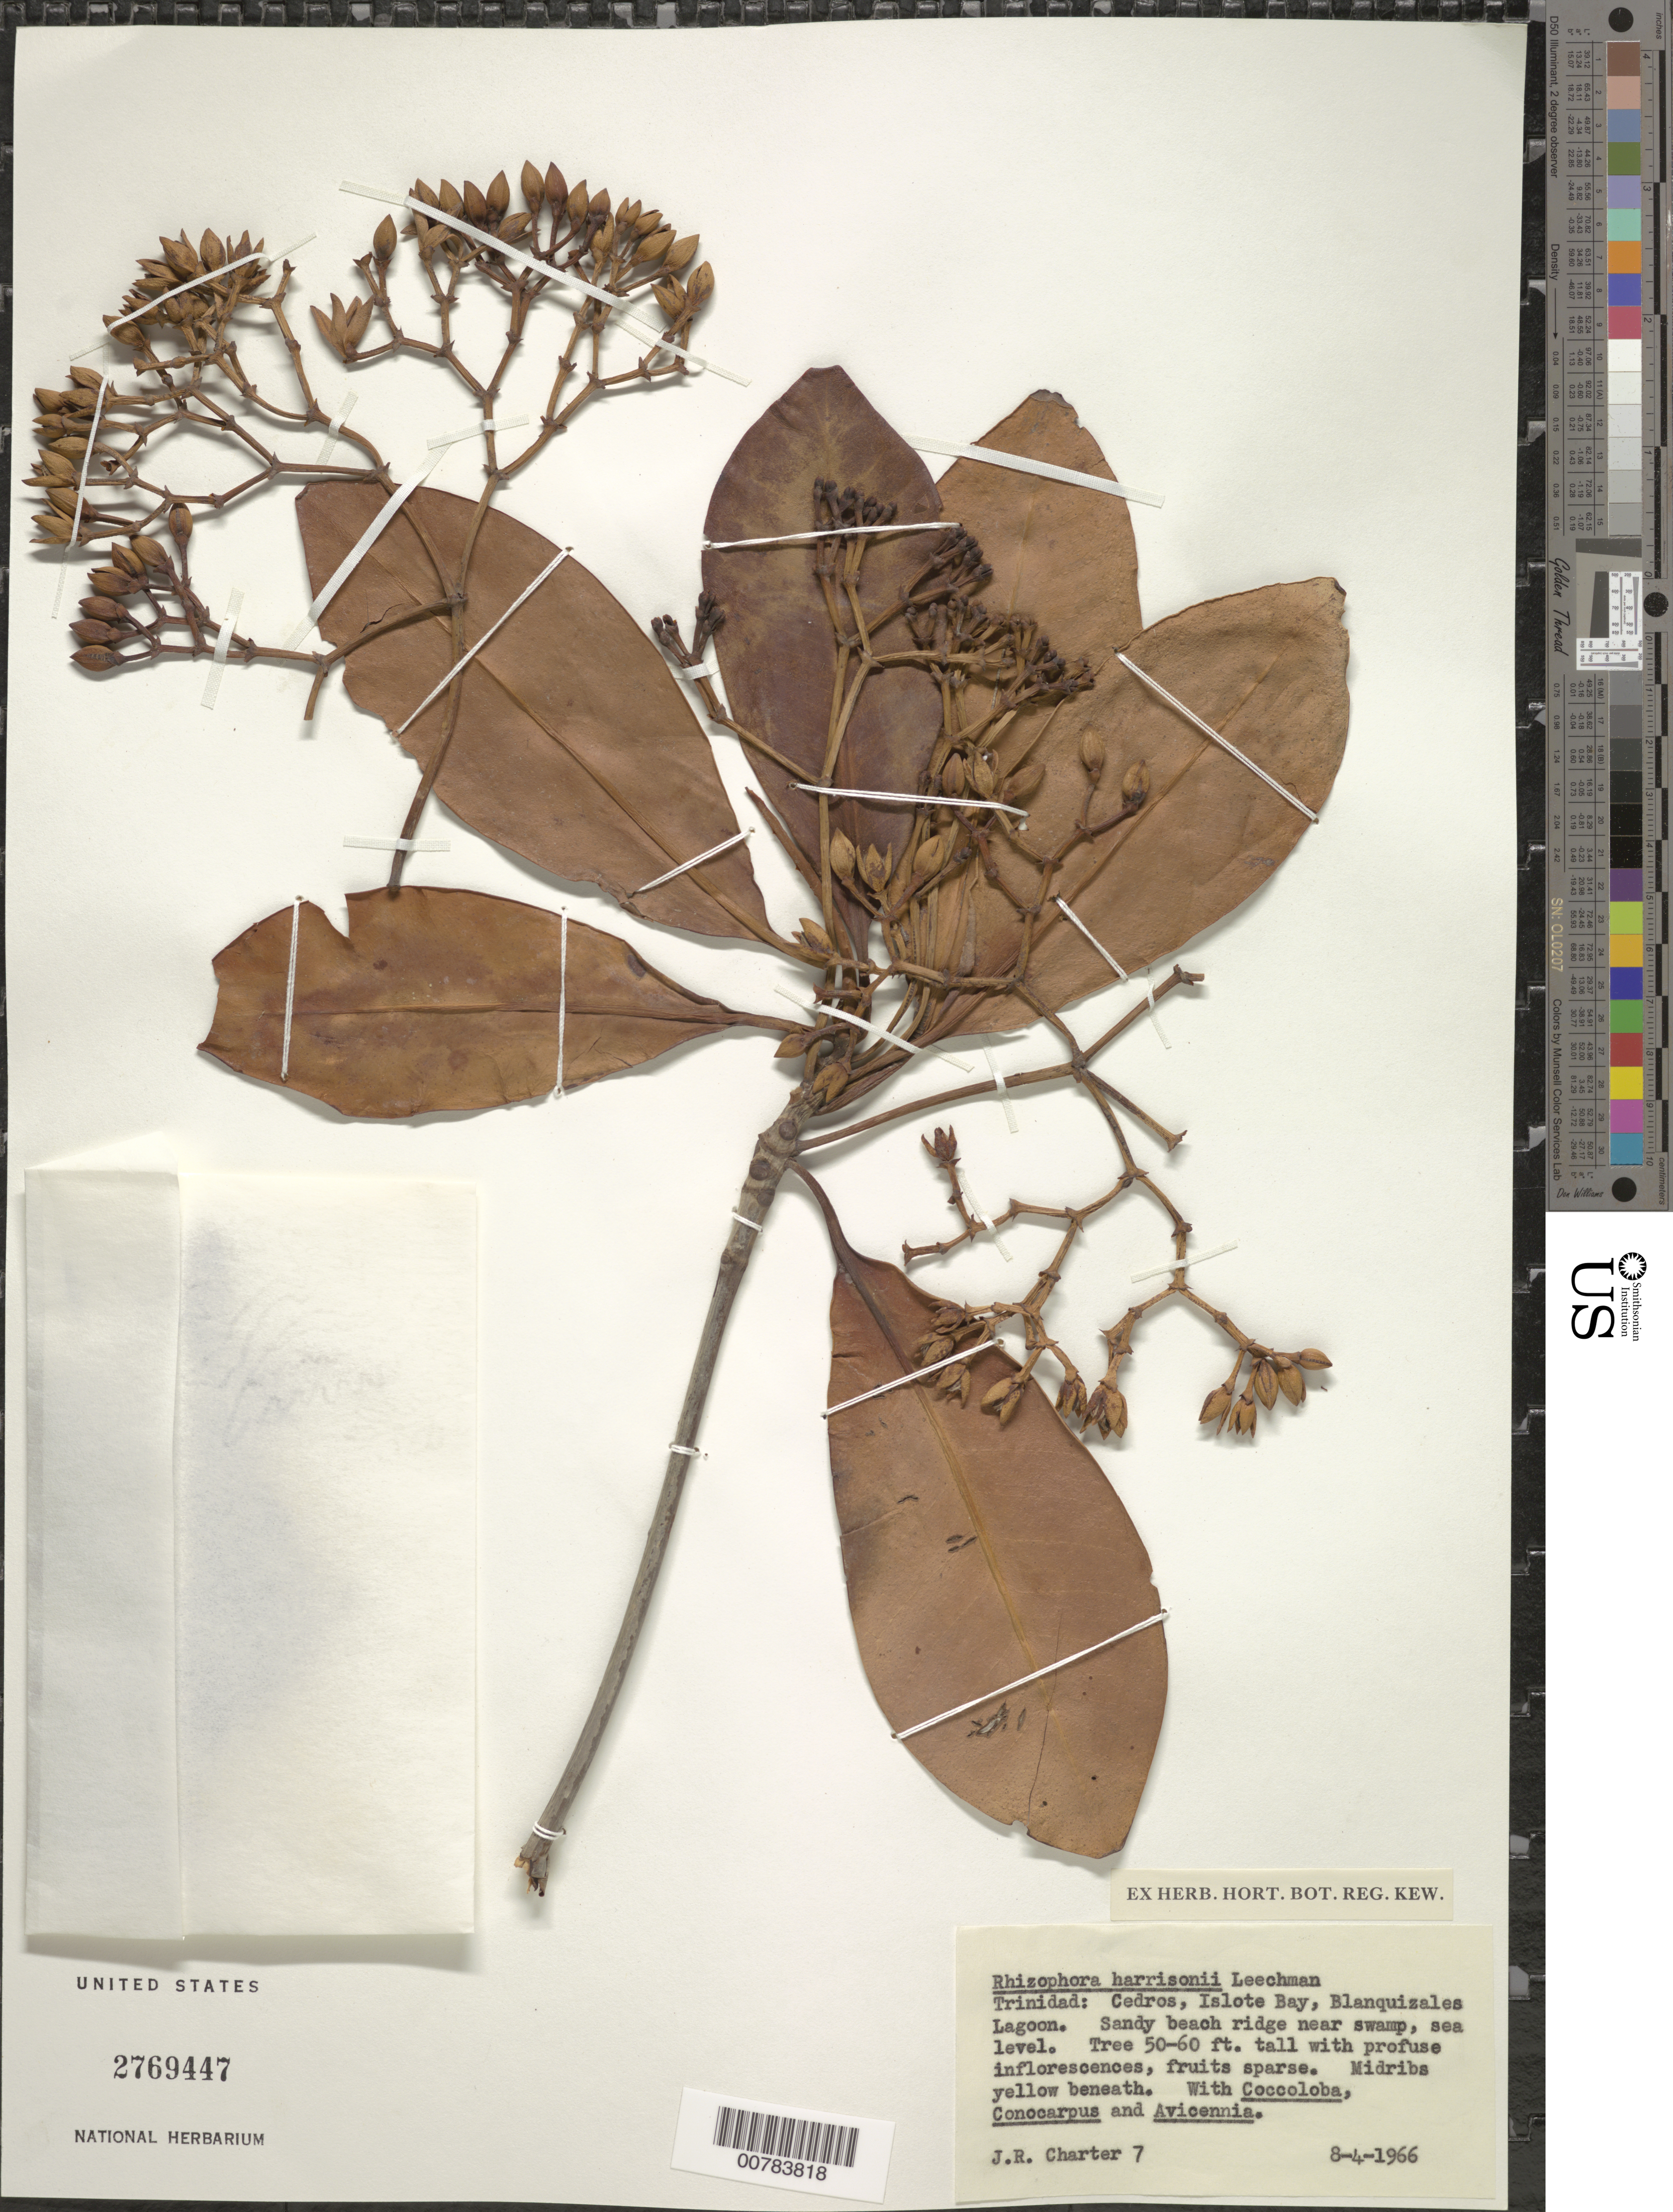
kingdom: Plantae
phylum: Tracheophyta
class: Magnoliopsida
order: Malpighiales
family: Rhizophoraceae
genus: Rhizophora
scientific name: Rhizophora harrisonii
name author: Leechm.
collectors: J. Charter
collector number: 7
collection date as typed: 8-4-1966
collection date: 1966-04-08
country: Trinidad and Tobago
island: Trinidad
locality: Cedros, Islote Bay, Blanquizales Lagoon, sandy beach ridge near swamp.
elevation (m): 0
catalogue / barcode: US 2769447